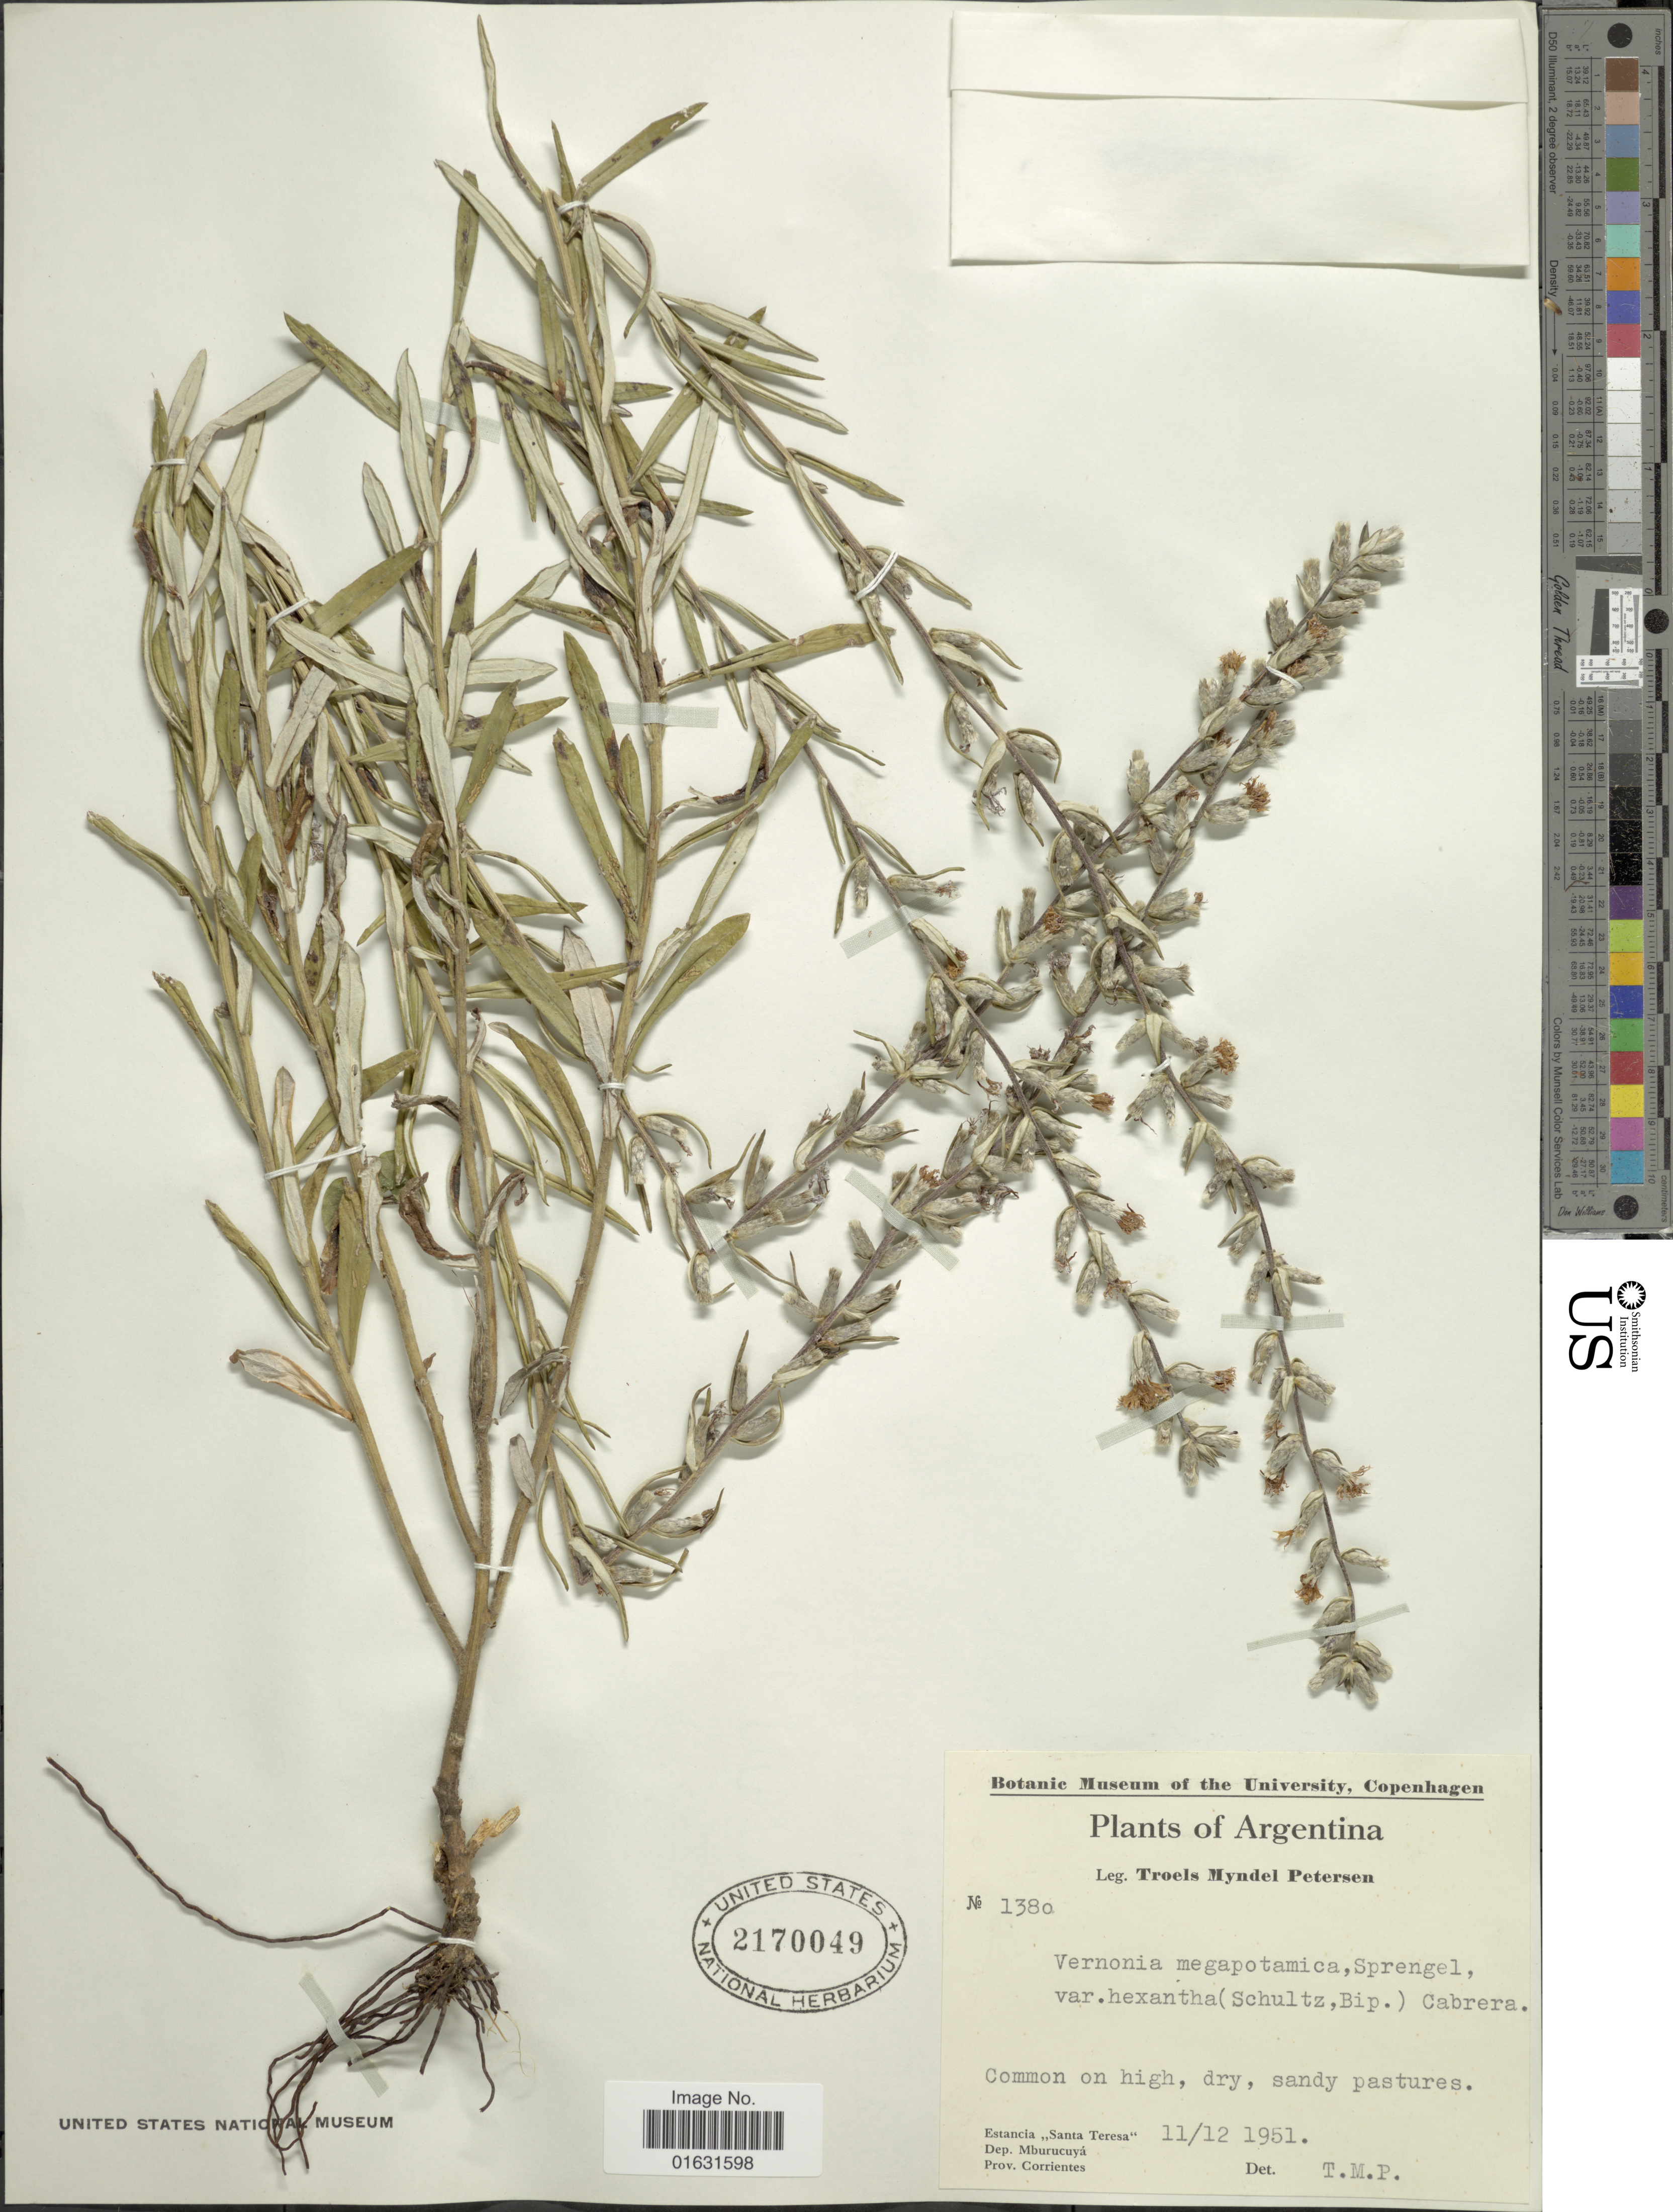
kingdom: Plantae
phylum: Tracheophyta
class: Magnoliopsida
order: Asterales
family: Asteraceae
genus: Stenocephalum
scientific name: Stenocephalum megapotamicum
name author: (Spreng.) Sch. Bip.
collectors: T. Pederson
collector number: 1380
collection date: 1951-12-11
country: Argentina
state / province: Corrientes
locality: Estancia Santa Teresa, Dep. Mburucuya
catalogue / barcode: US 2170049